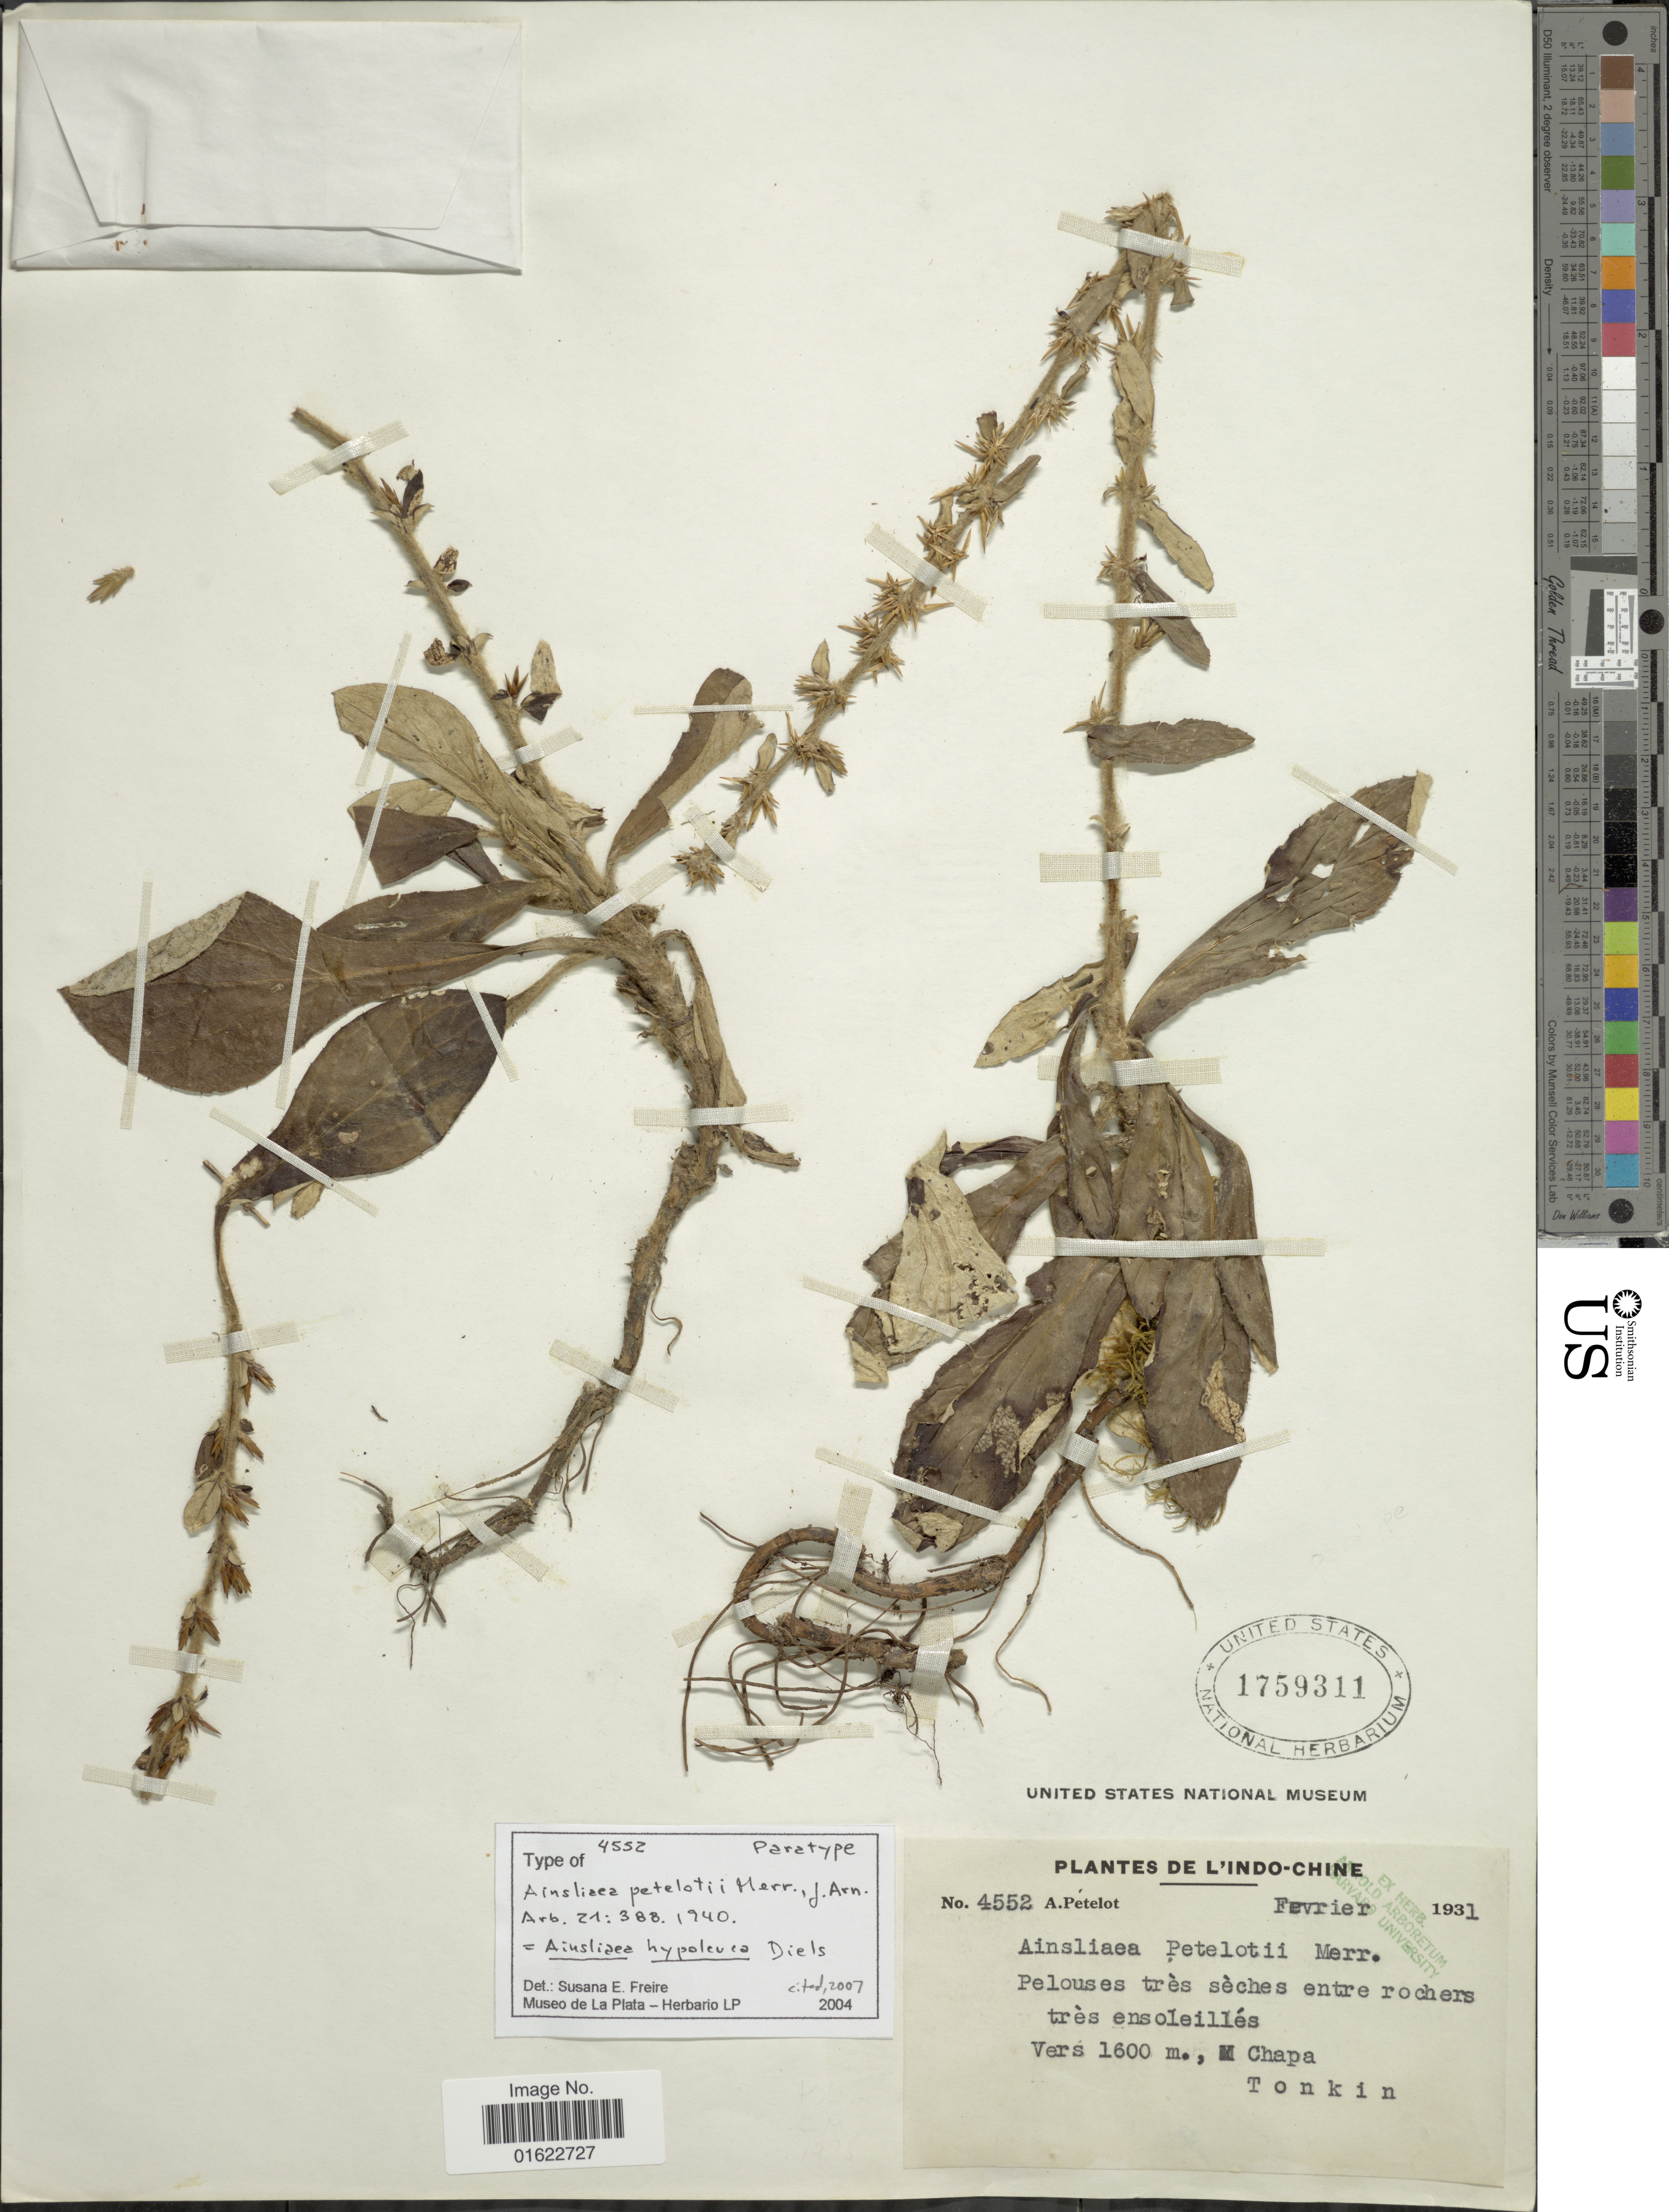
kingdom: Plantae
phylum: Tracheophyta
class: Magnoliopsida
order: Asterales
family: Asteraceae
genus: Ainsliaea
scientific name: Ainsliaea hypoleuca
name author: Diels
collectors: A. Petelot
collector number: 4552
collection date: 1931-02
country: Vietnam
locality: De L' Indo-Chine, Pelouses trés séches entre rochers trés ensoleilles, Chapa, Tonkin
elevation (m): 1600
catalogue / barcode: US 1759311